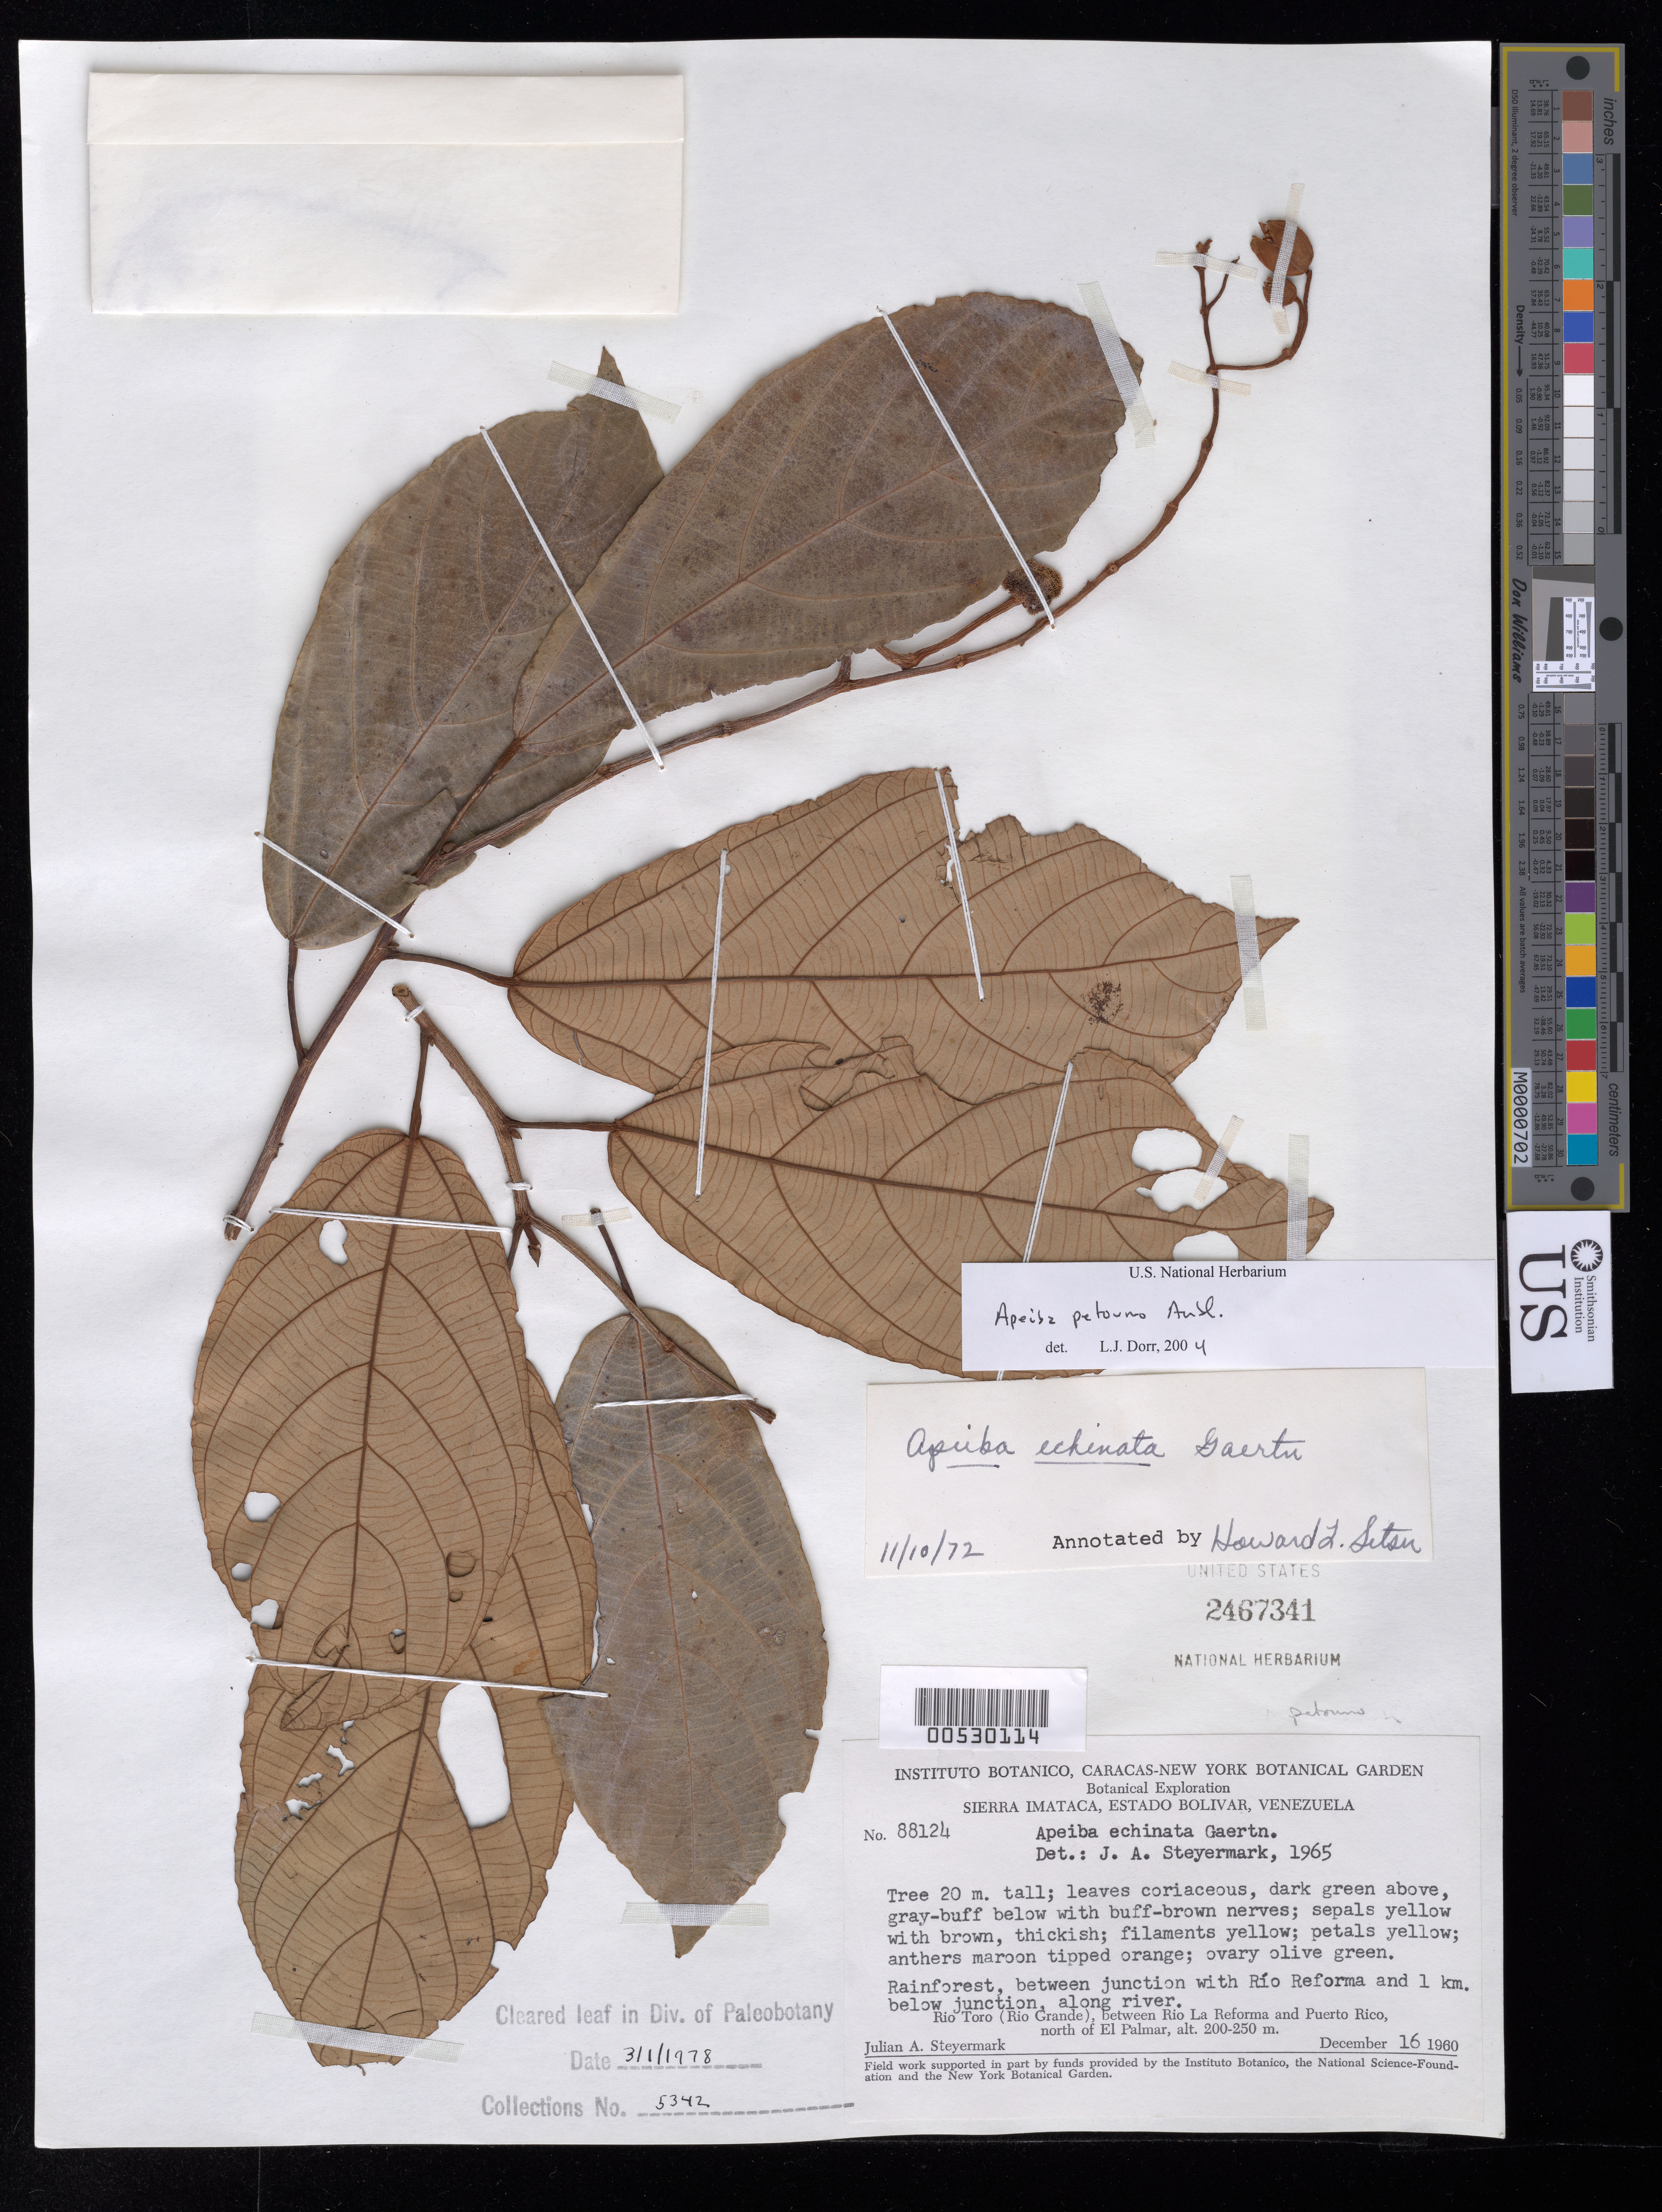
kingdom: Plantae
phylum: Tracheophyta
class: Magnoliopsida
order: Malvales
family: Malvaceae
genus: Apeiba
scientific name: Apeiba petoumo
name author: Aubl.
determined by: Dorr, L. J., (BOT), Smithsonian Institution - National Museum of Natural History (UNITED STATES)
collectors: J. Steyermark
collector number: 88124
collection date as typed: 16 Dec 1960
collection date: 1960-12-16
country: Venezuela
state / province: Bolívar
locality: Sierra Imataca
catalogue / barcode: US 2467341